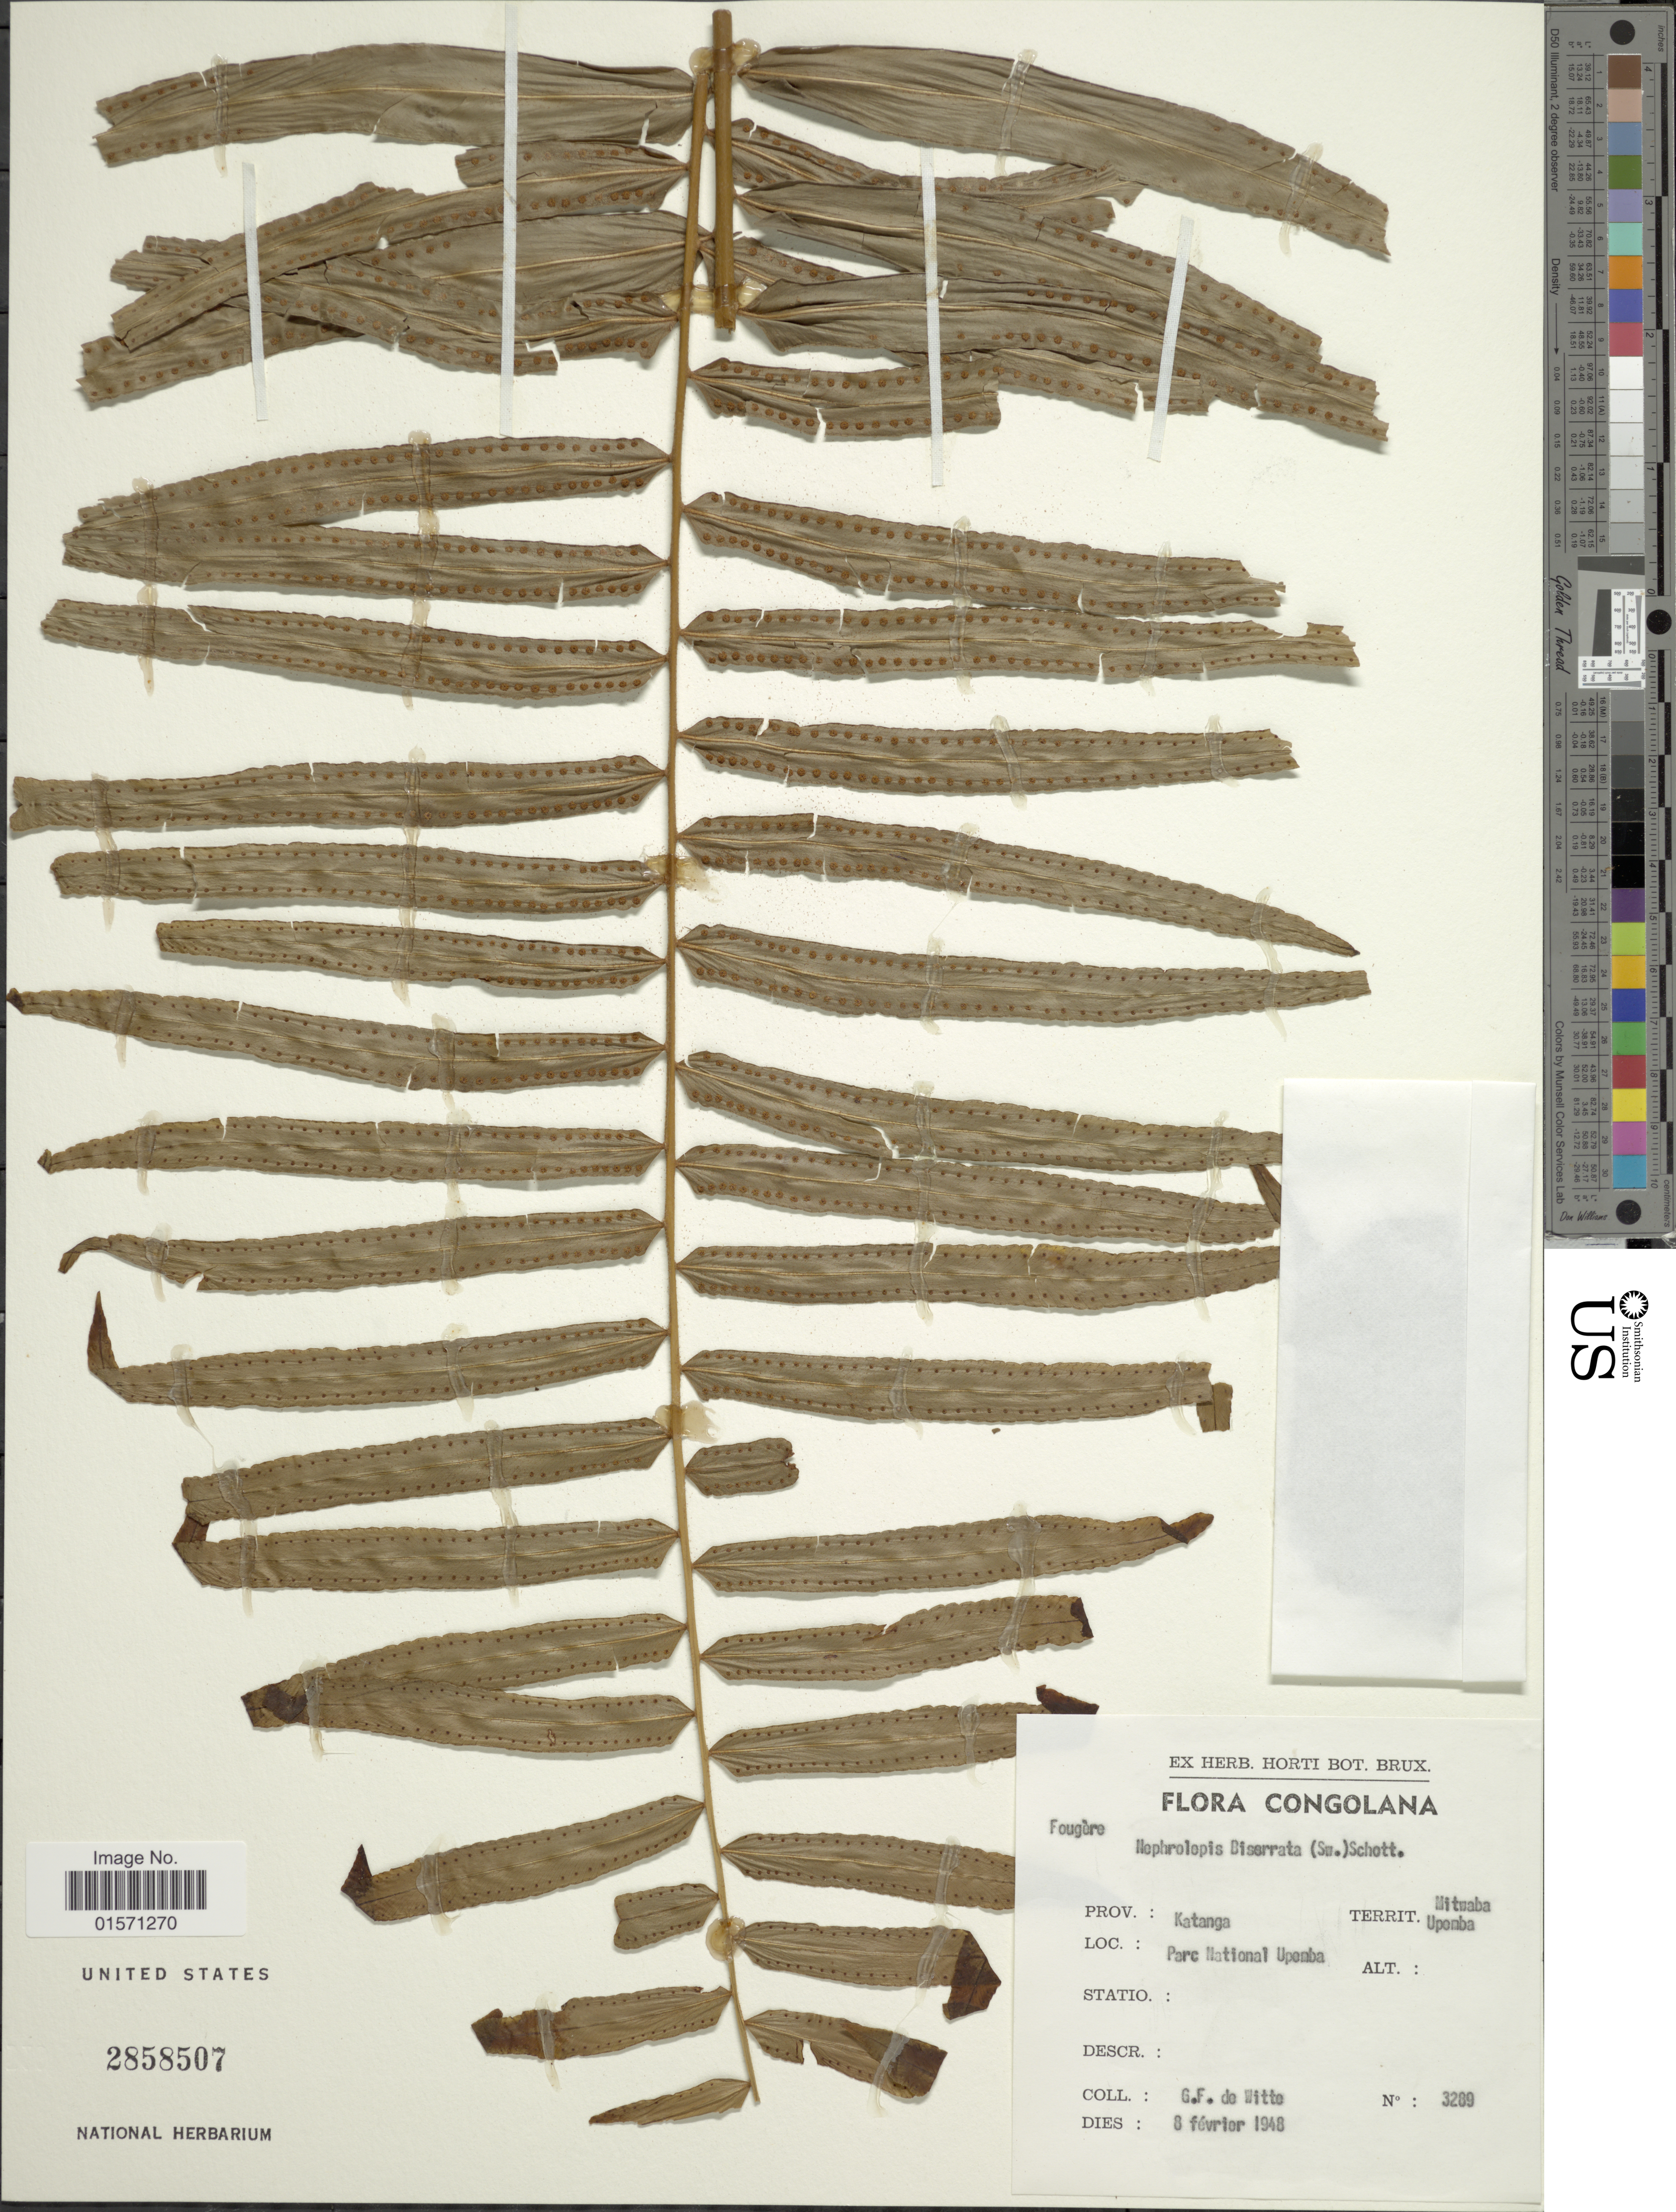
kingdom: Plantae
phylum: Tracheophyta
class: Polypodiopsida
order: Polypodiales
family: Nephrolepidaceae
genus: Nephrolepis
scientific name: Nephrolepis biserrata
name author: (Sw.) Schott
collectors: G. de Witte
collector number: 3289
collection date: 1948-02-08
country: Congo, Democratic Republic of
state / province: Haut-Katanga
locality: Congolana. Territ. Mituaba Upemba. Parc National Upemba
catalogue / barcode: US 2858507